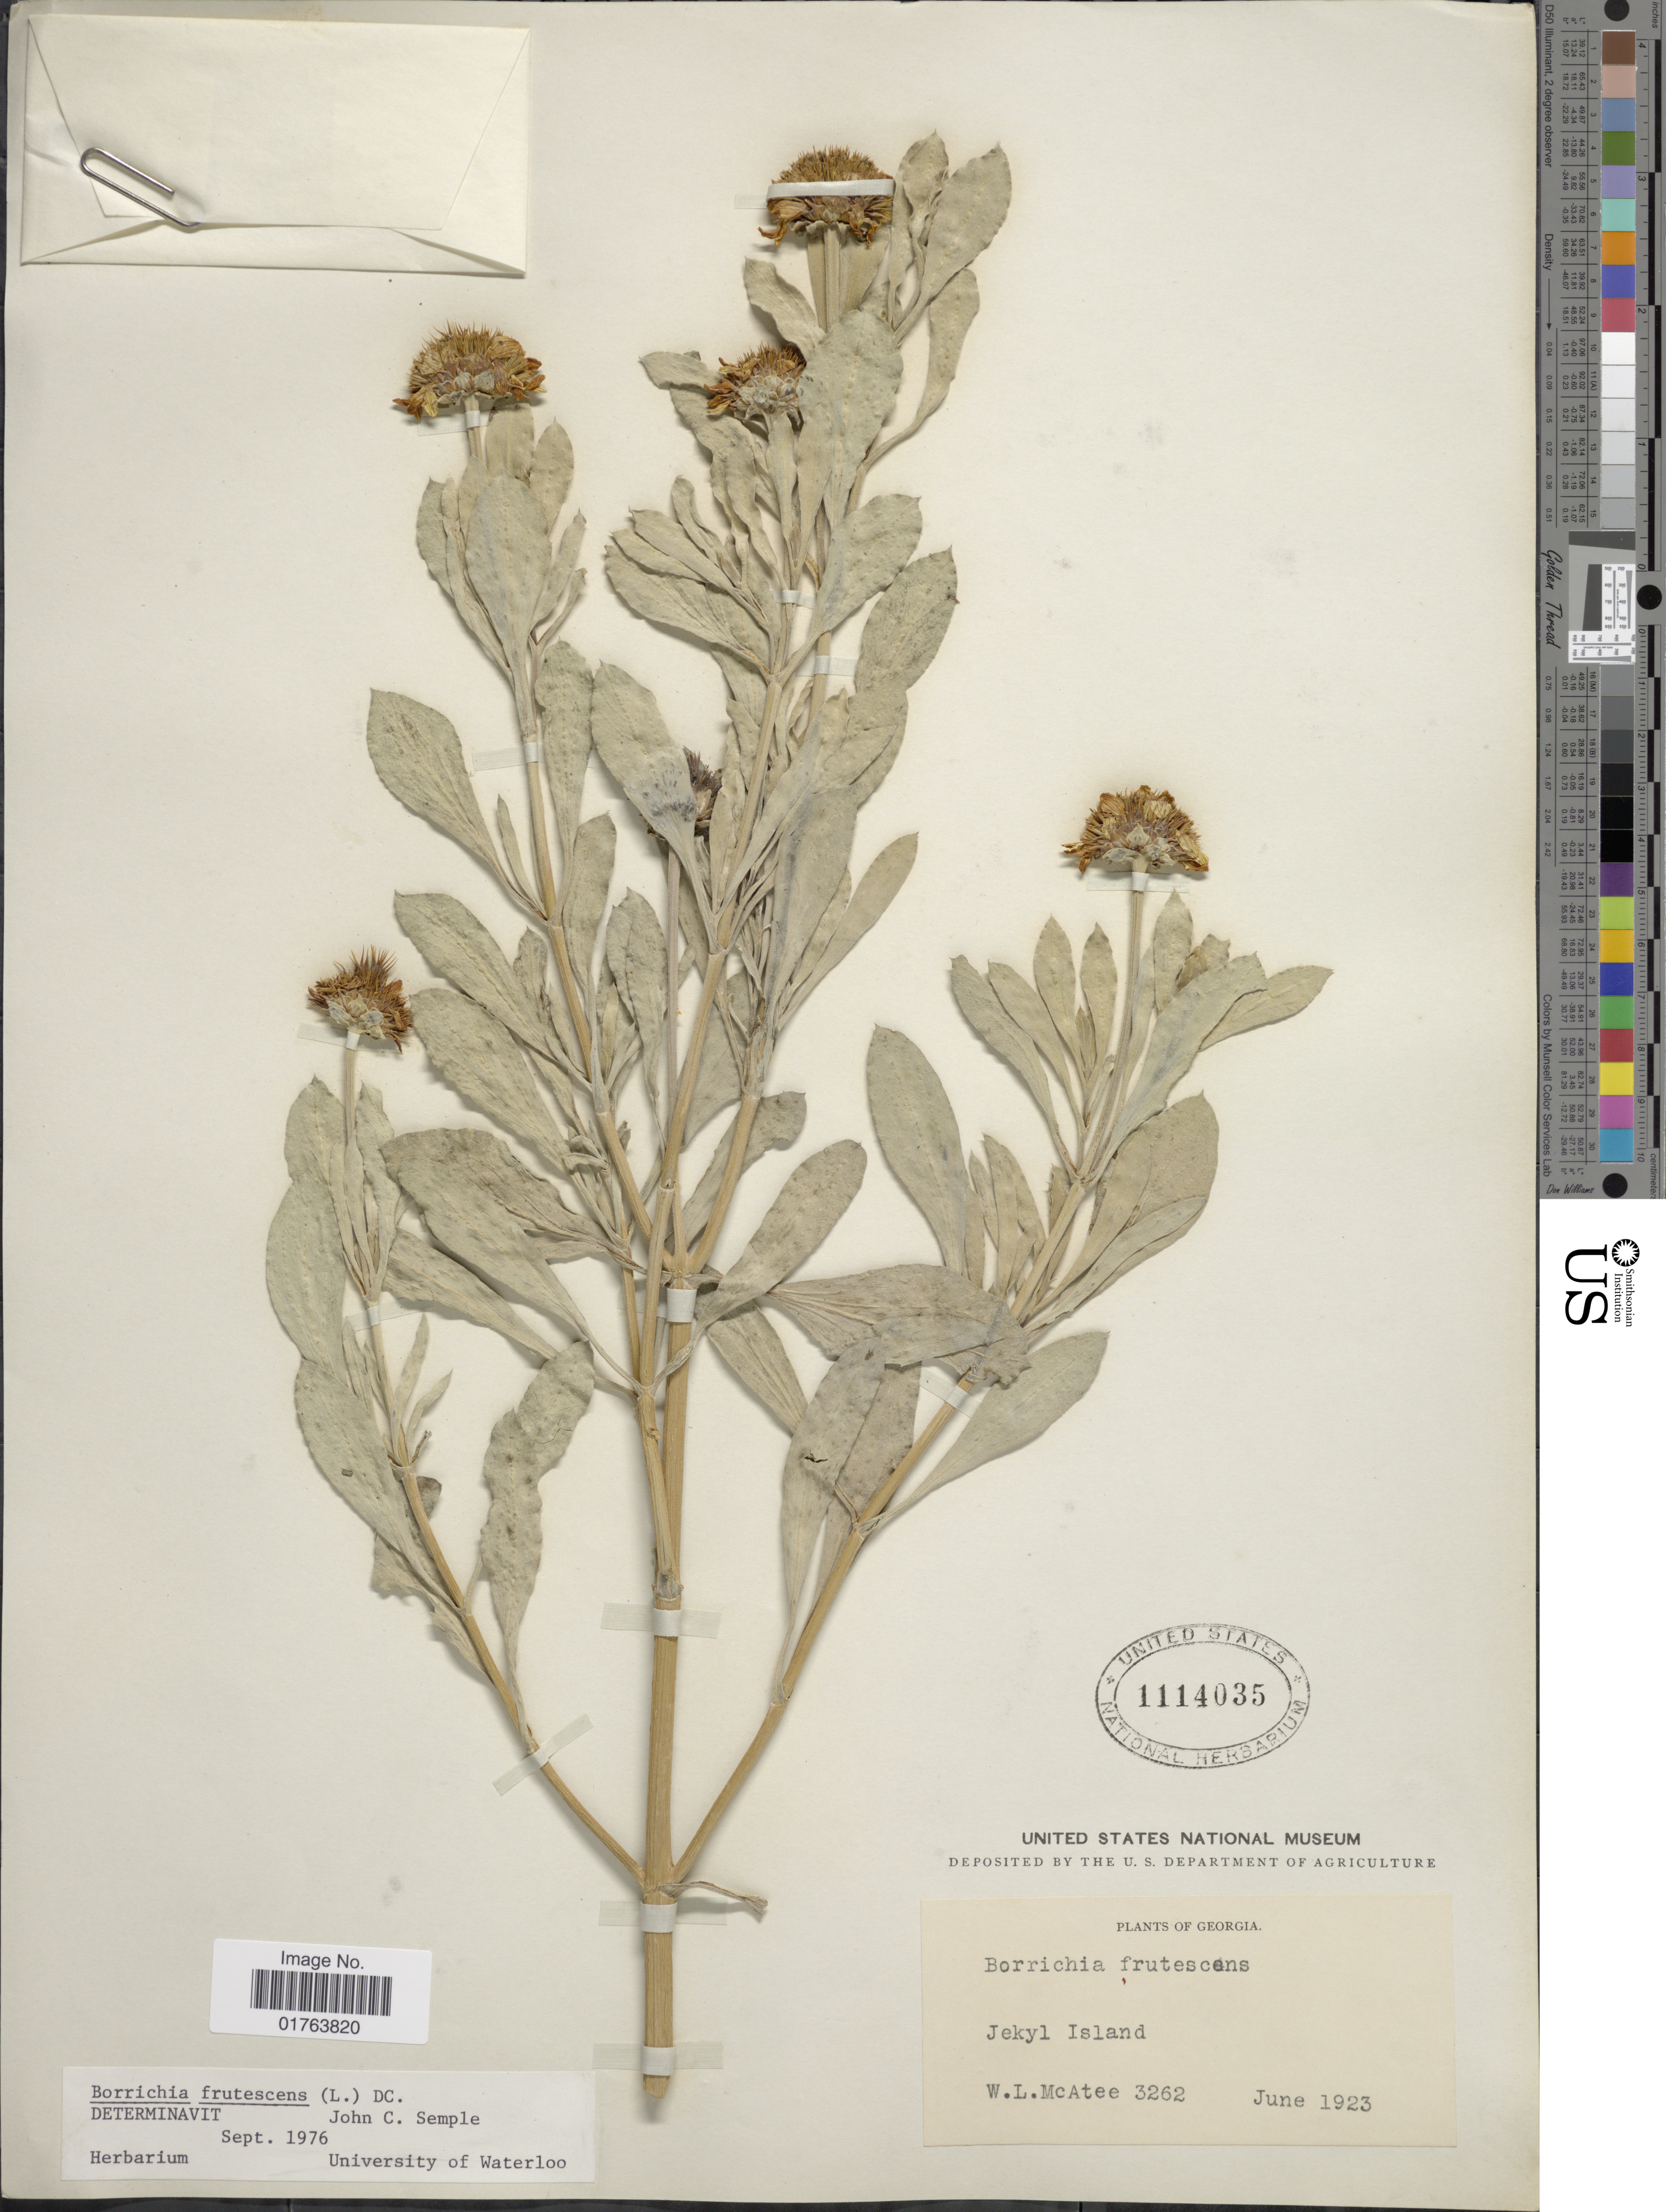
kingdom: Plantae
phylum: Tracheophyta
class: Magnoliopsida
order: Asterales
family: Asteraceae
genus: Borrichia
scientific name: Borrichia frutescens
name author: (L.) DC.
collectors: W. McAtee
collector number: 3262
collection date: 1923-06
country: United States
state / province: Georgia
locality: Jekyl Island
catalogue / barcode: US 1114035